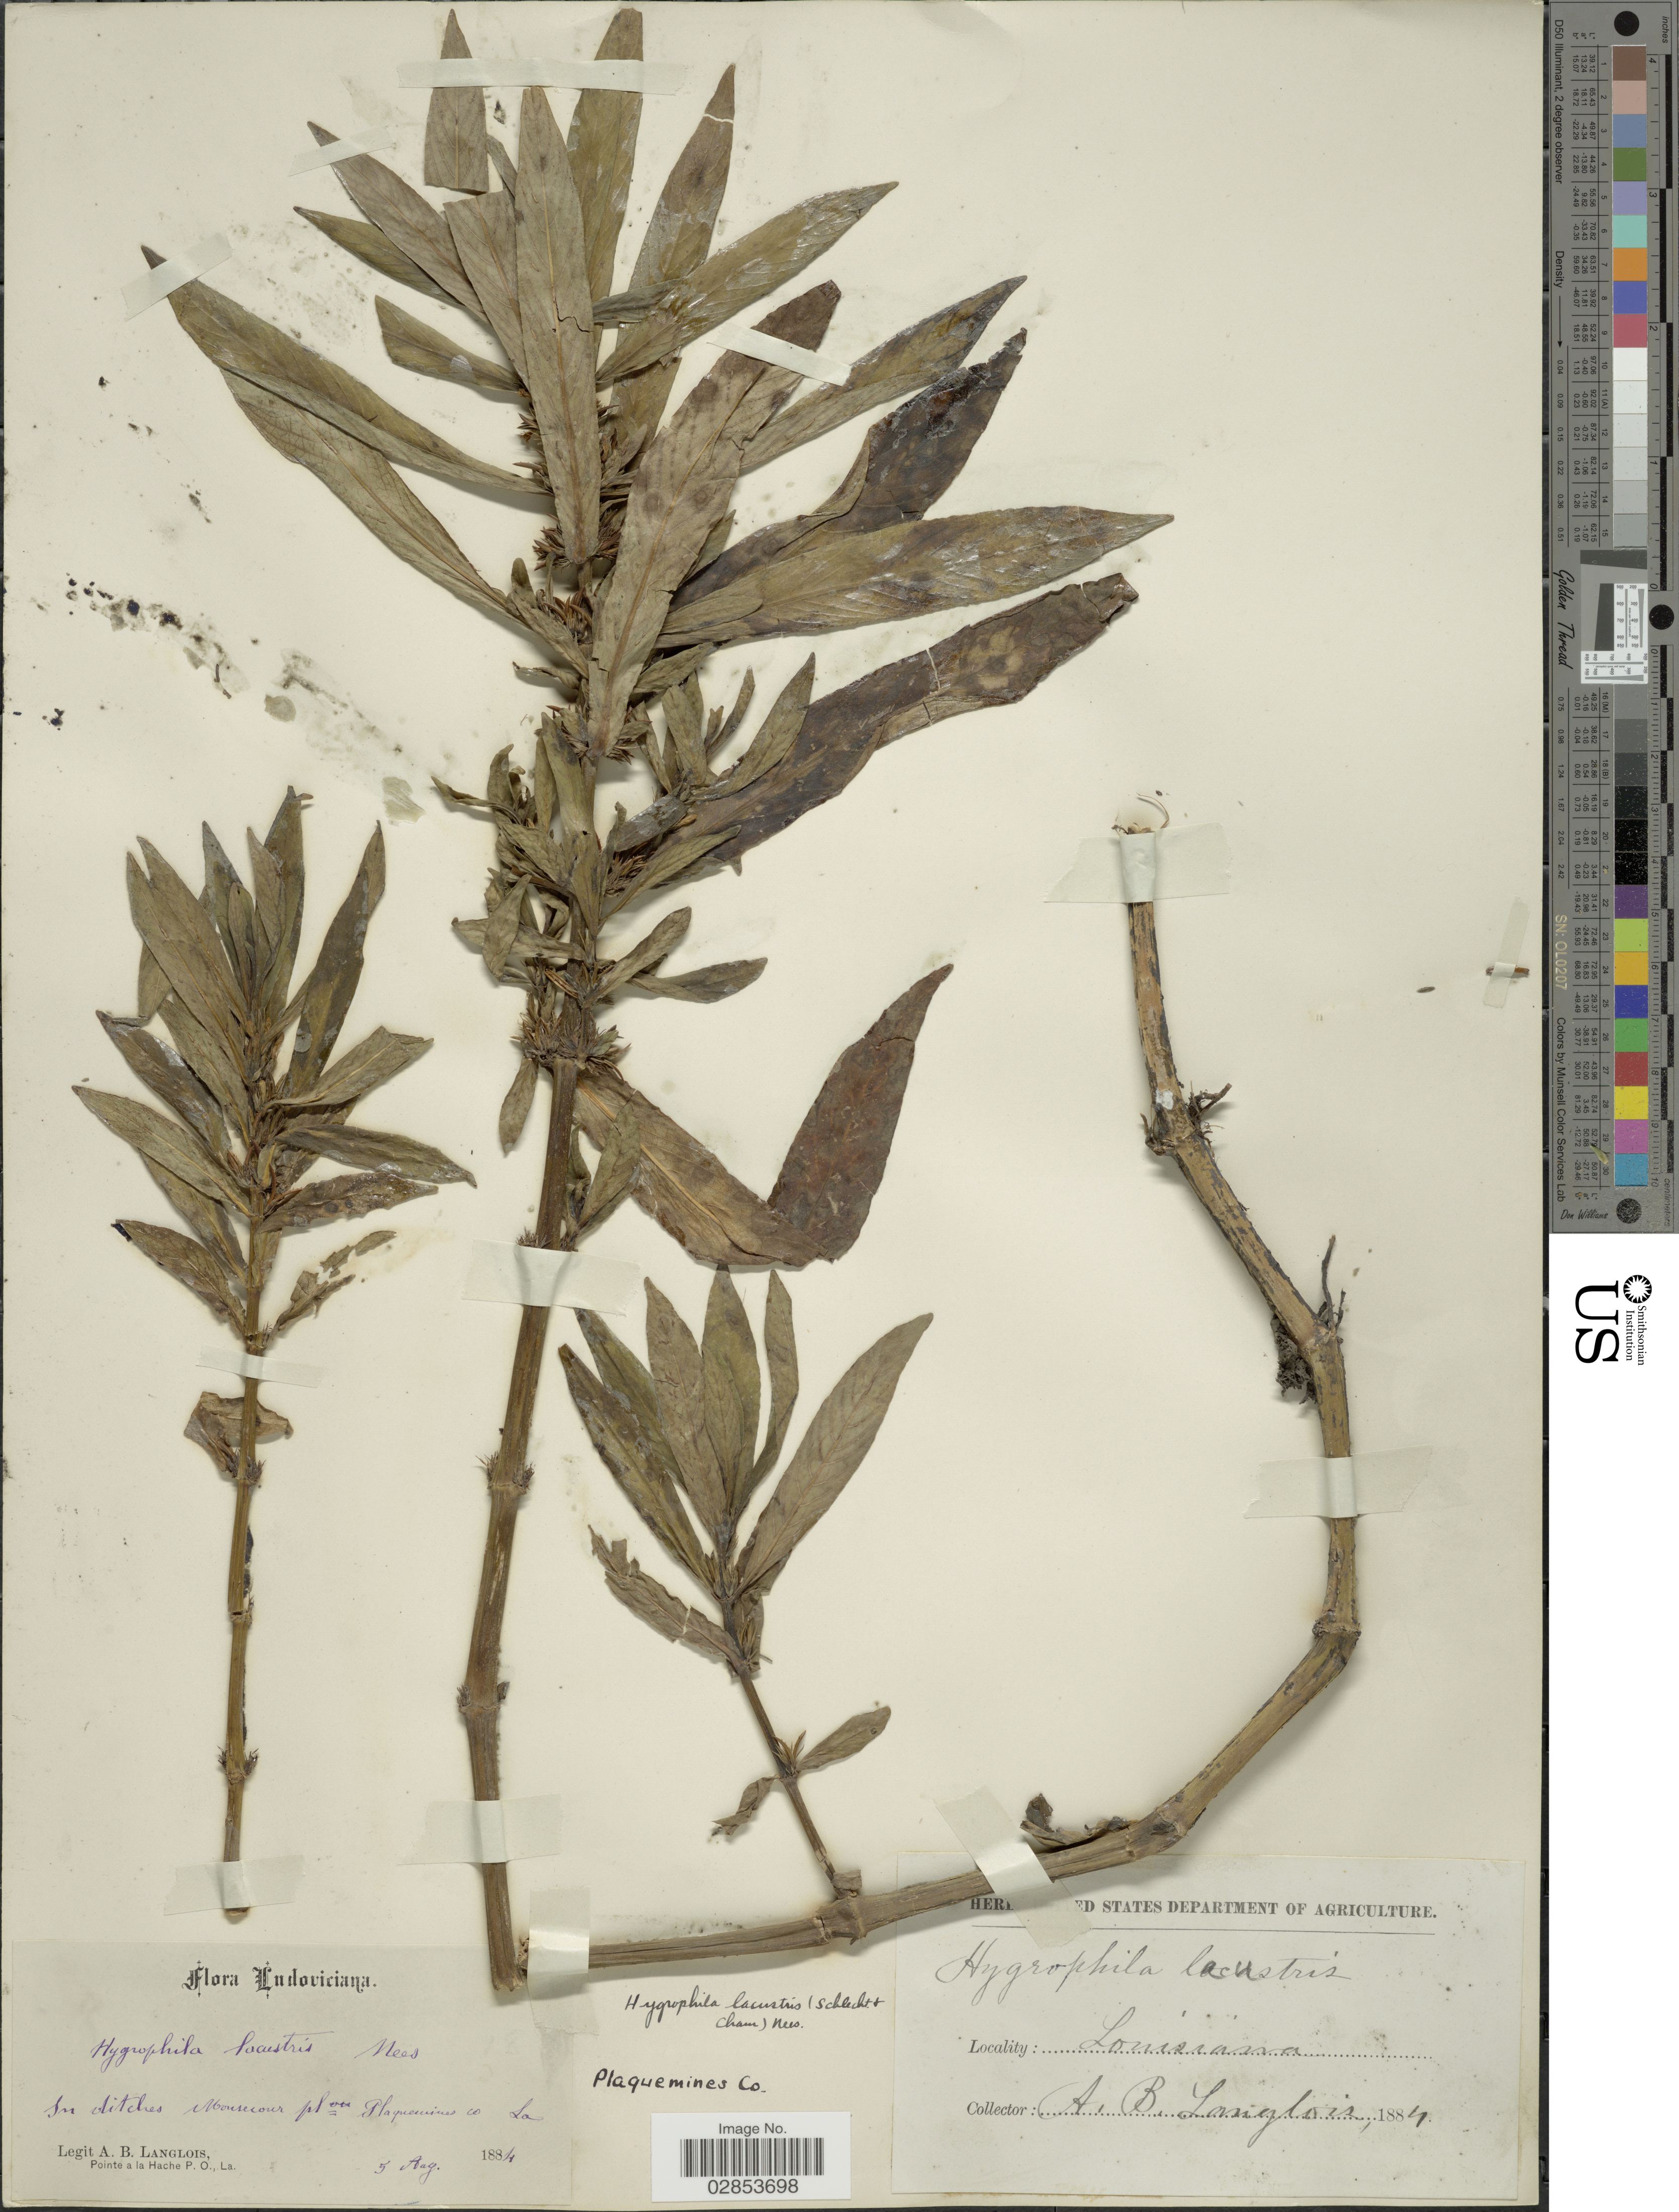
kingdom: Plantae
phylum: Tracheophyta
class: Magnoliopsida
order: Lamiales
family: Acanthaceae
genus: Hygrophila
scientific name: Hygrophila costata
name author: Nees & T. Nees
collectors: A. Langlois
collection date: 1884-08-05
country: United States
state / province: Louisiana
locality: Ludoviciana. In ditches Monsecour plaou Plaquemines Co. La.